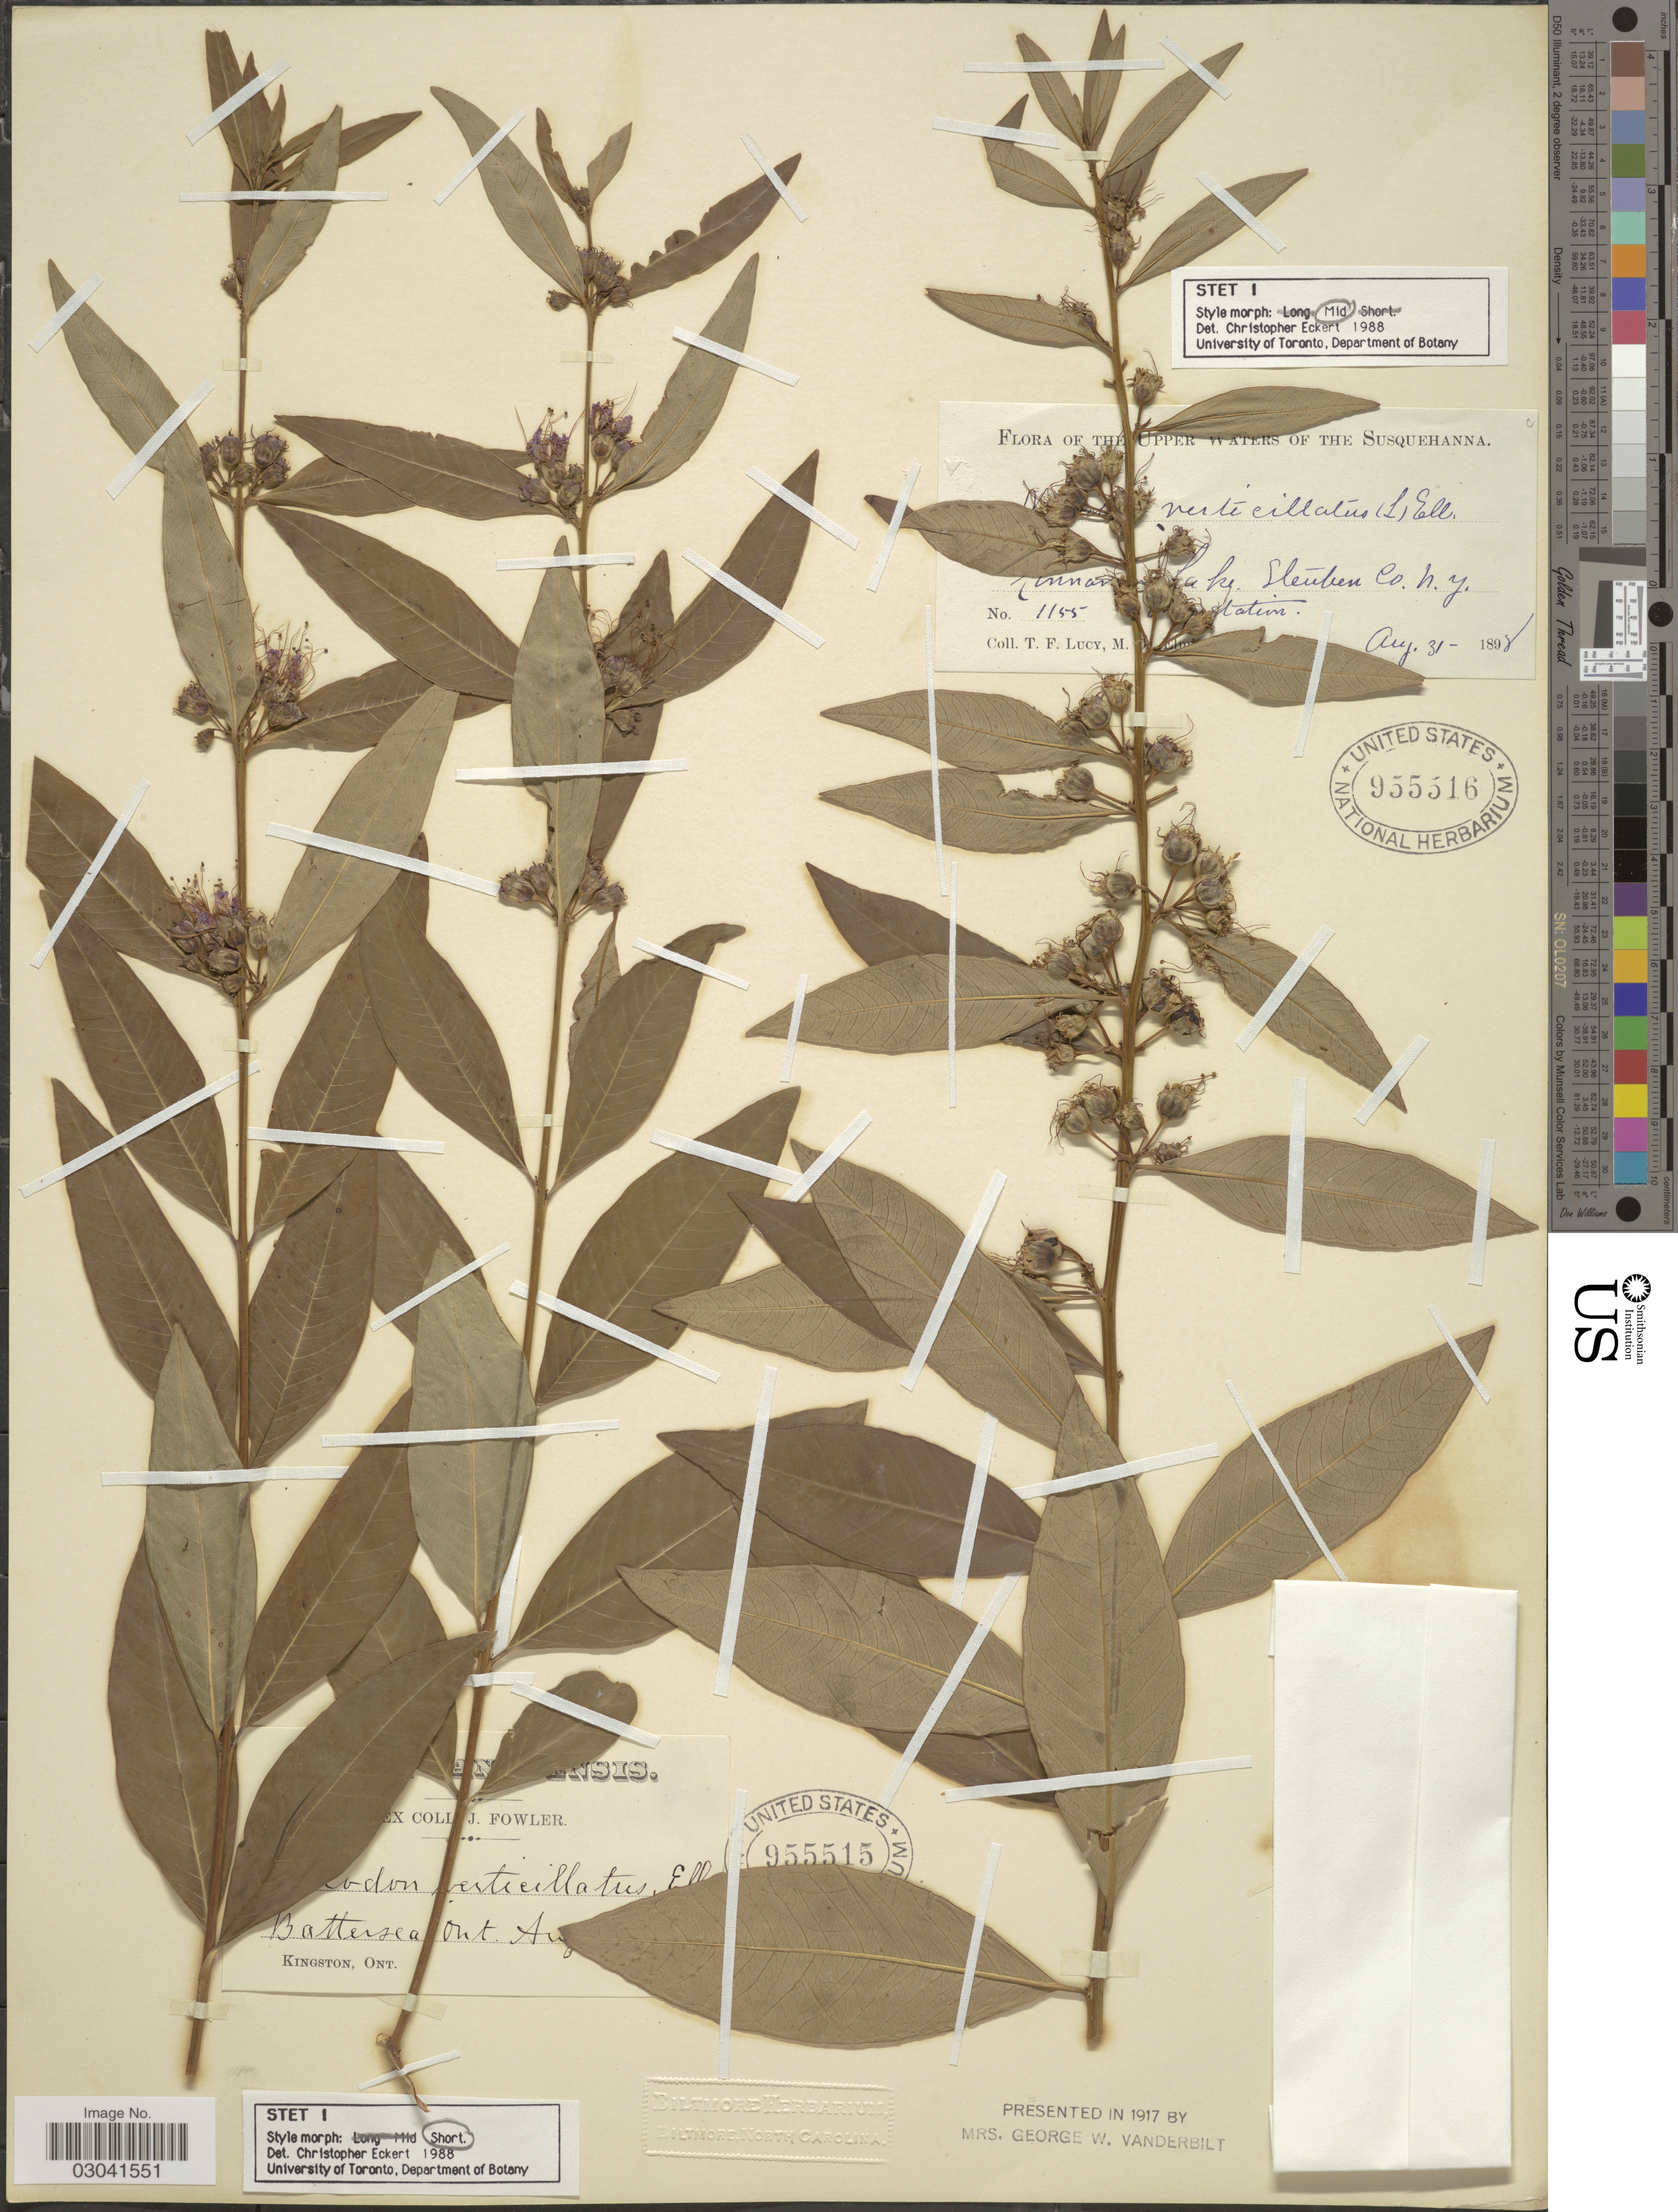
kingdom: Plantae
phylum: Tracheophyta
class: Magnoliopsida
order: Myrtales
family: Lythraceae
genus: Decodon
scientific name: Decodon verticillatus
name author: (L.) Elliott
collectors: T. Lucy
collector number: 1155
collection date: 1898-08-31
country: United States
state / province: New York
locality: Cinnamon Lake. Steuben Co.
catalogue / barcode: US 955516